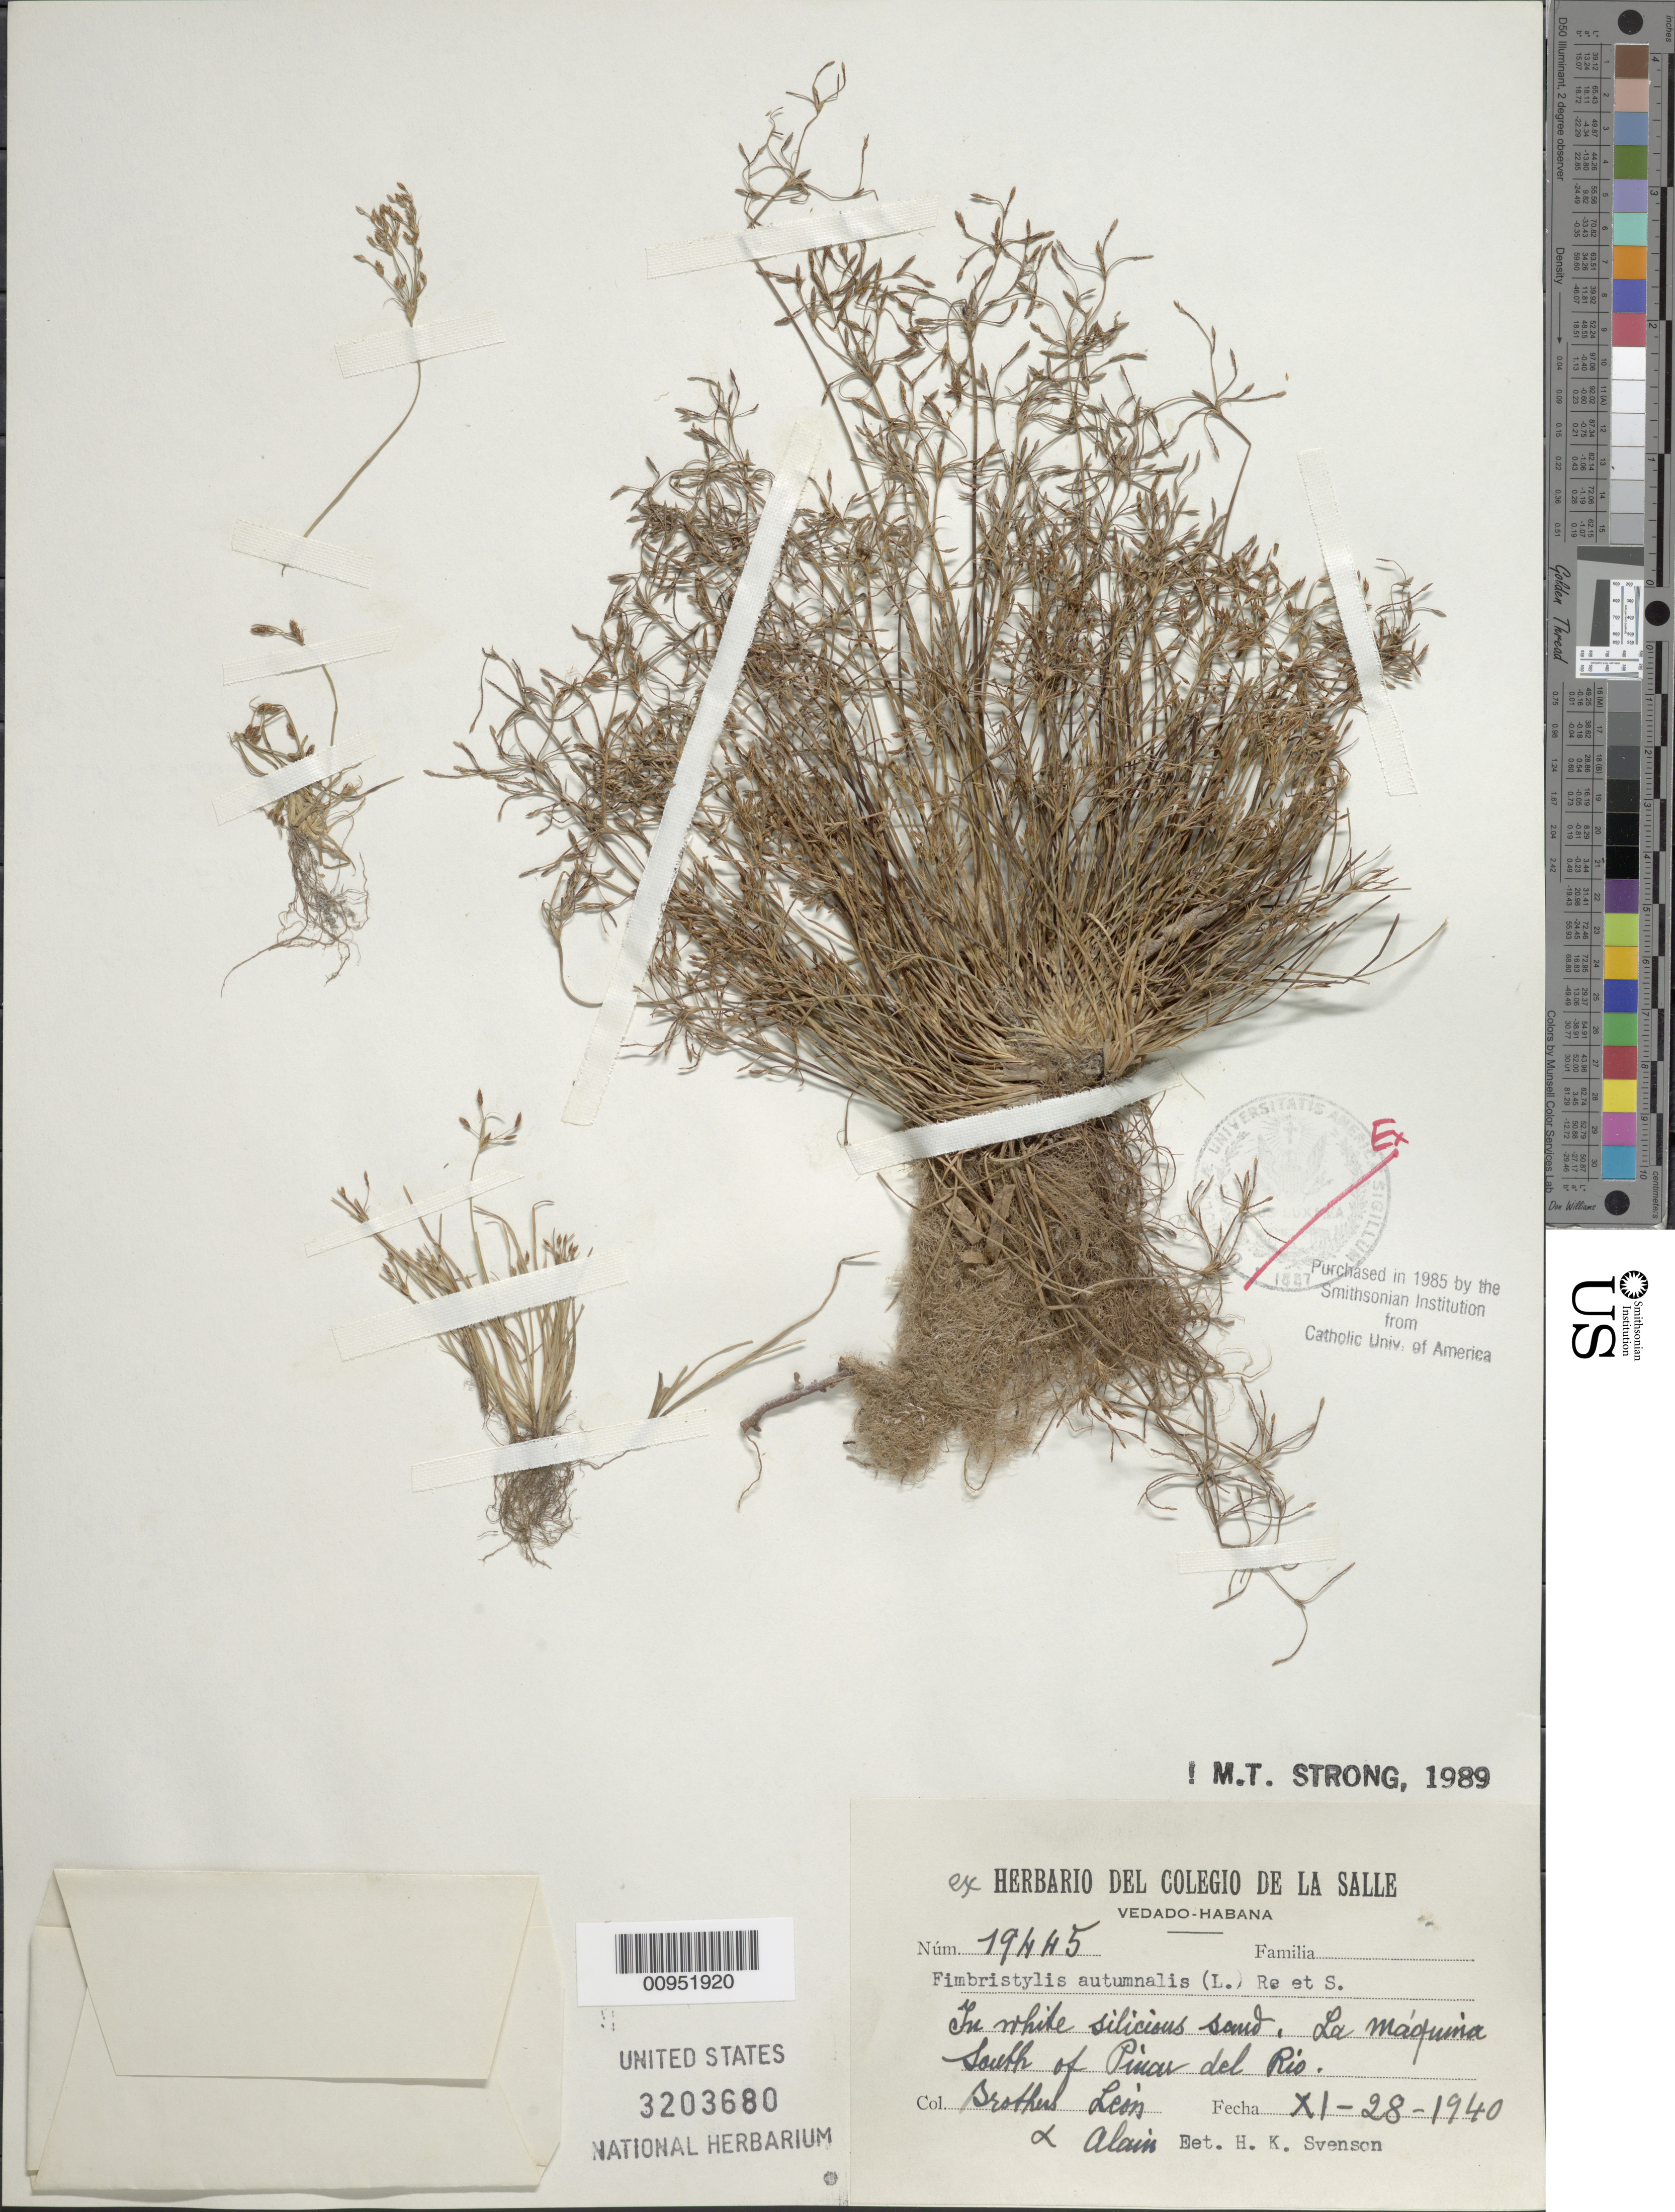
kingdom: Plantae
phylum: Tracheophyta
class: Liliopsida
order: Poales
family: Cyperaceae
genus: Fimbristylis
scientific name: Fimbristylis autumnalis (L.) Roem. & Schult.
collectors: Bro. León & A. H. Liogier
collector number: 19445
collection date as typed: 28 Nov 1940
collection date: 1940-11-28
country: Cuba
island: Cuba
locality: La Maquina, S of Pinar del Rio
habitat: In white silicious sand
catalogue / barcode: US 3203680